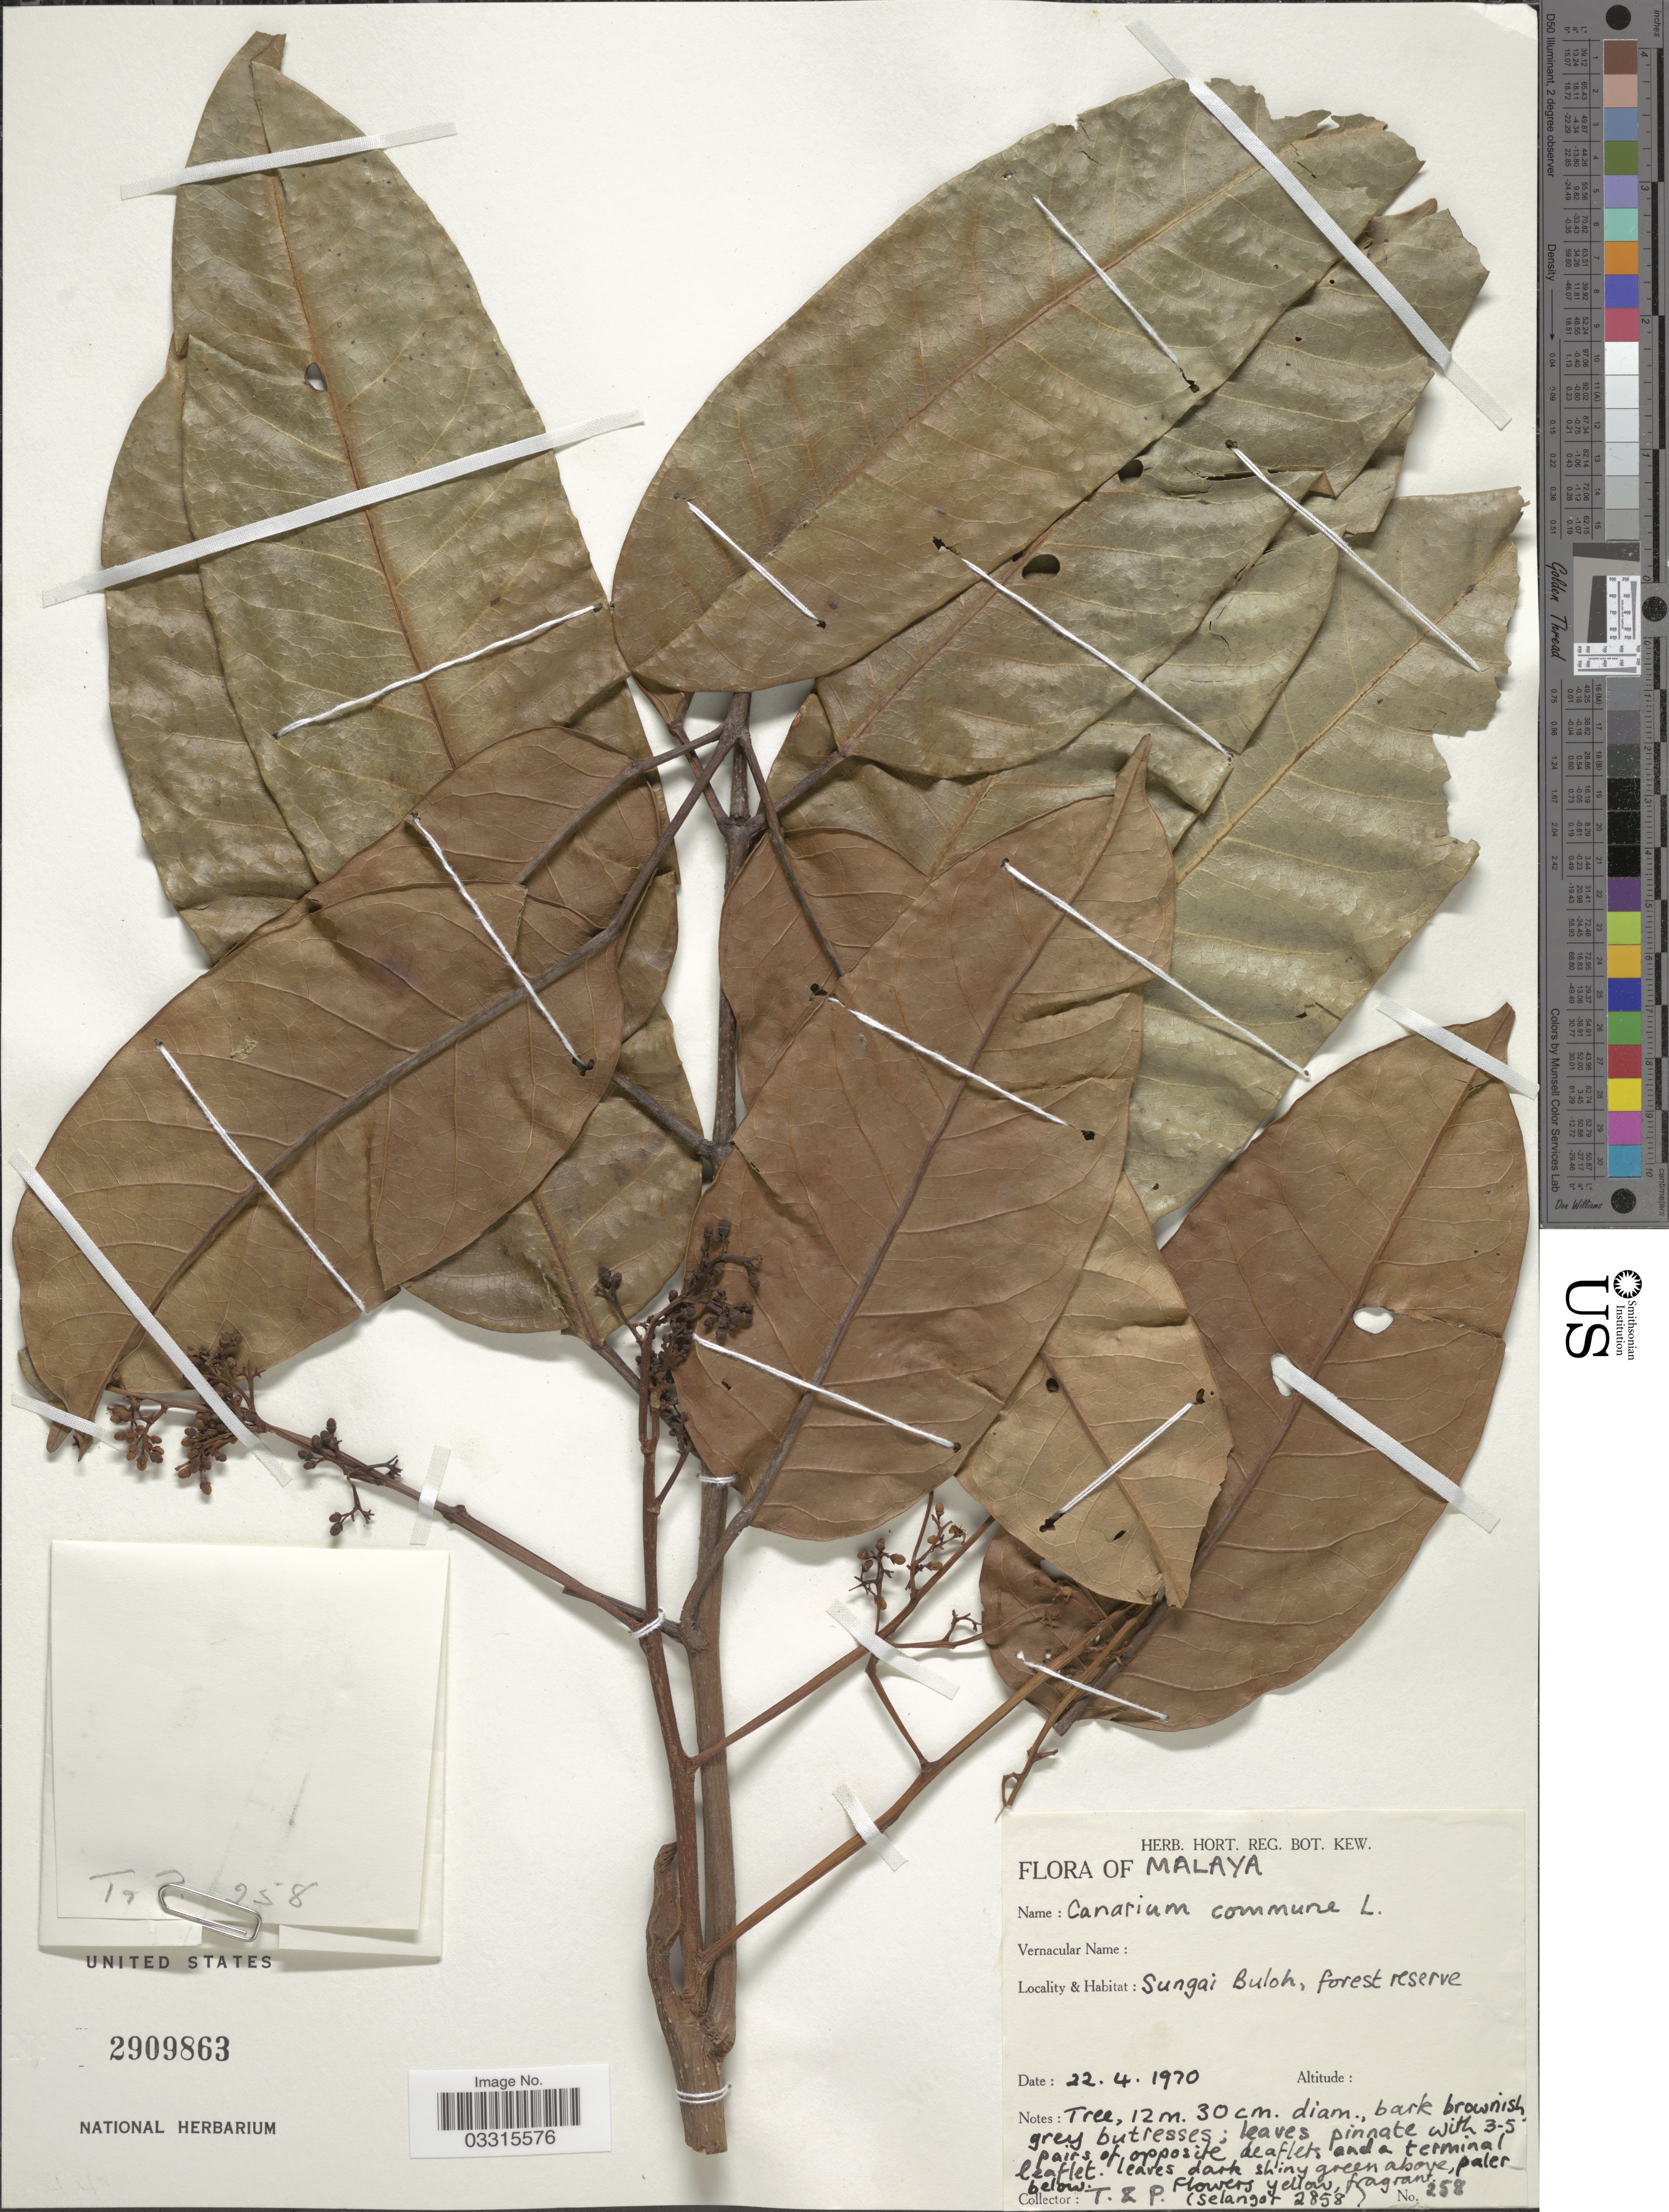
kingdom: Plantae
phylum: Tracheophyta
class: Magnoliopsida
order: Sapindales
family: Burseraceae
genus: Canarium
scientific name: Canarium commune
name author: L.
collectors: T. & P.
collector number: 258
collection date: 1970-04-22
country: Malaysia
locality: Malaya. Sungai Buloh, forest reserve.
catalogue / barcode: US 2909863